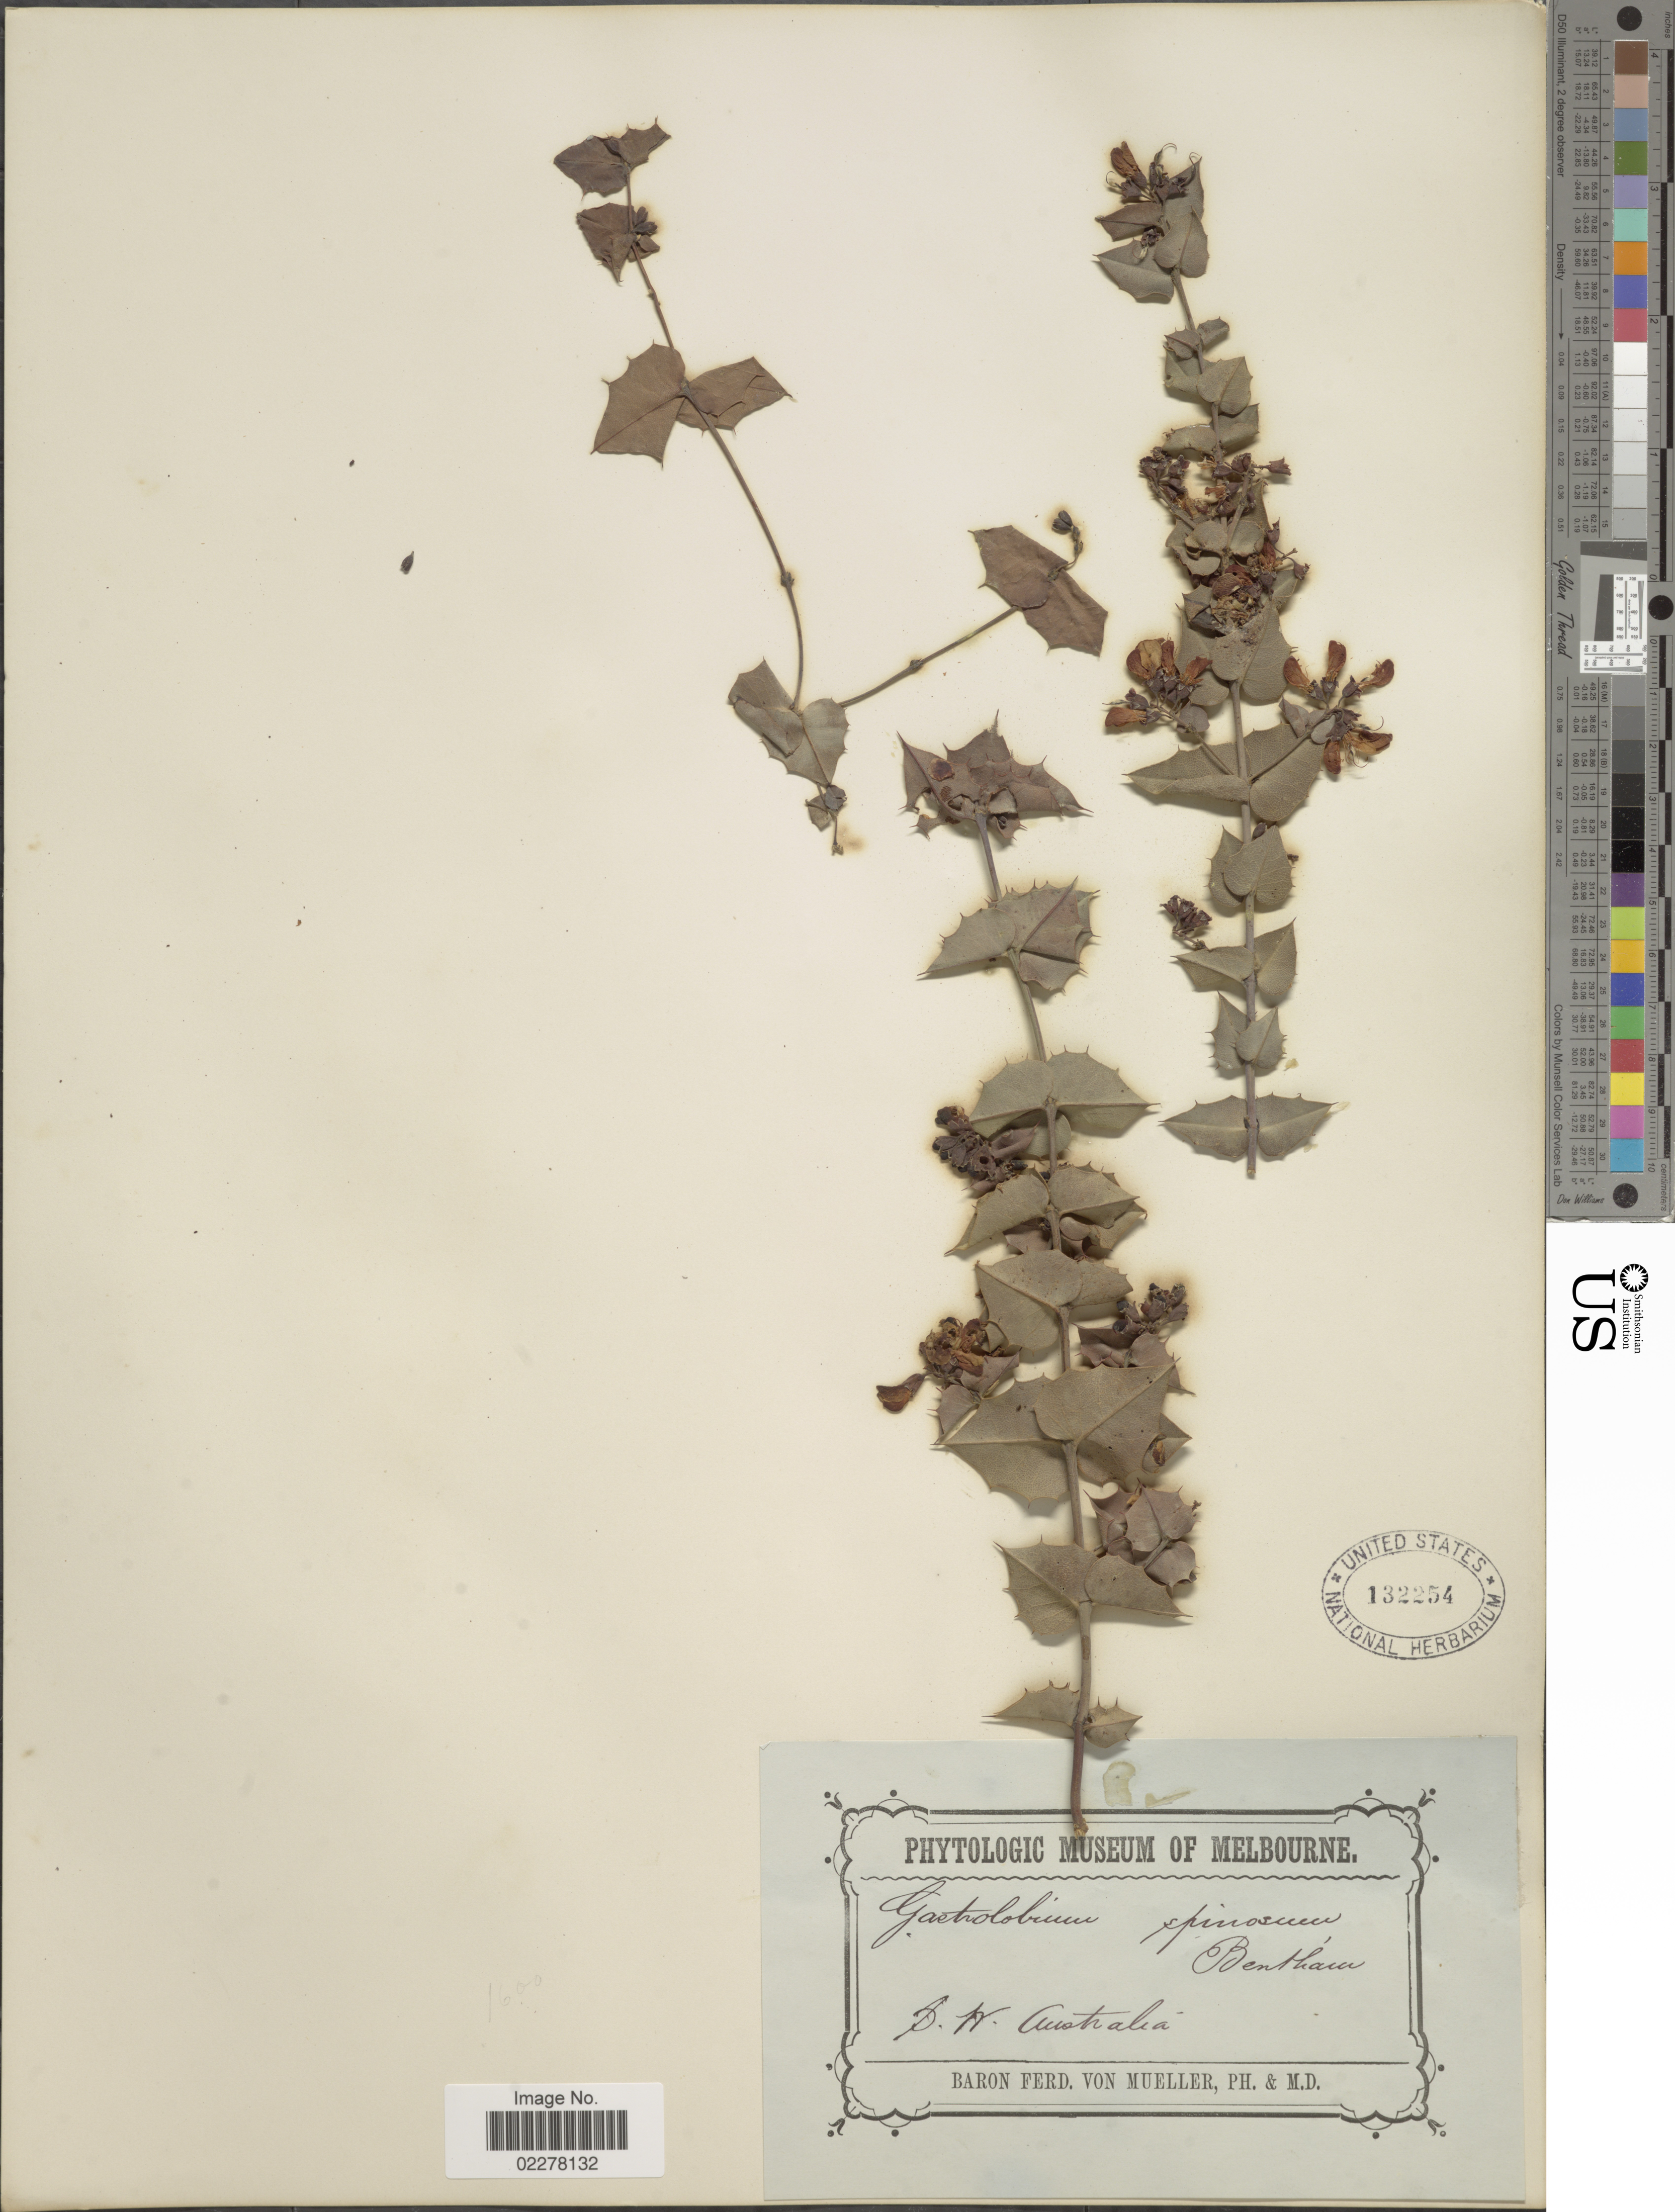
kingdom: Plantae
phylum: Tracheophyta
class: Magnoliopsida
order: Fabales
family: Fabaceae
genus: Gastrolobium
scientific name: Gastrolobium spinosum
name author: Benth.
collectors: F. von Mueller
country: Australia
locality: S.W. Australia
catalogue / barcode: US 132254